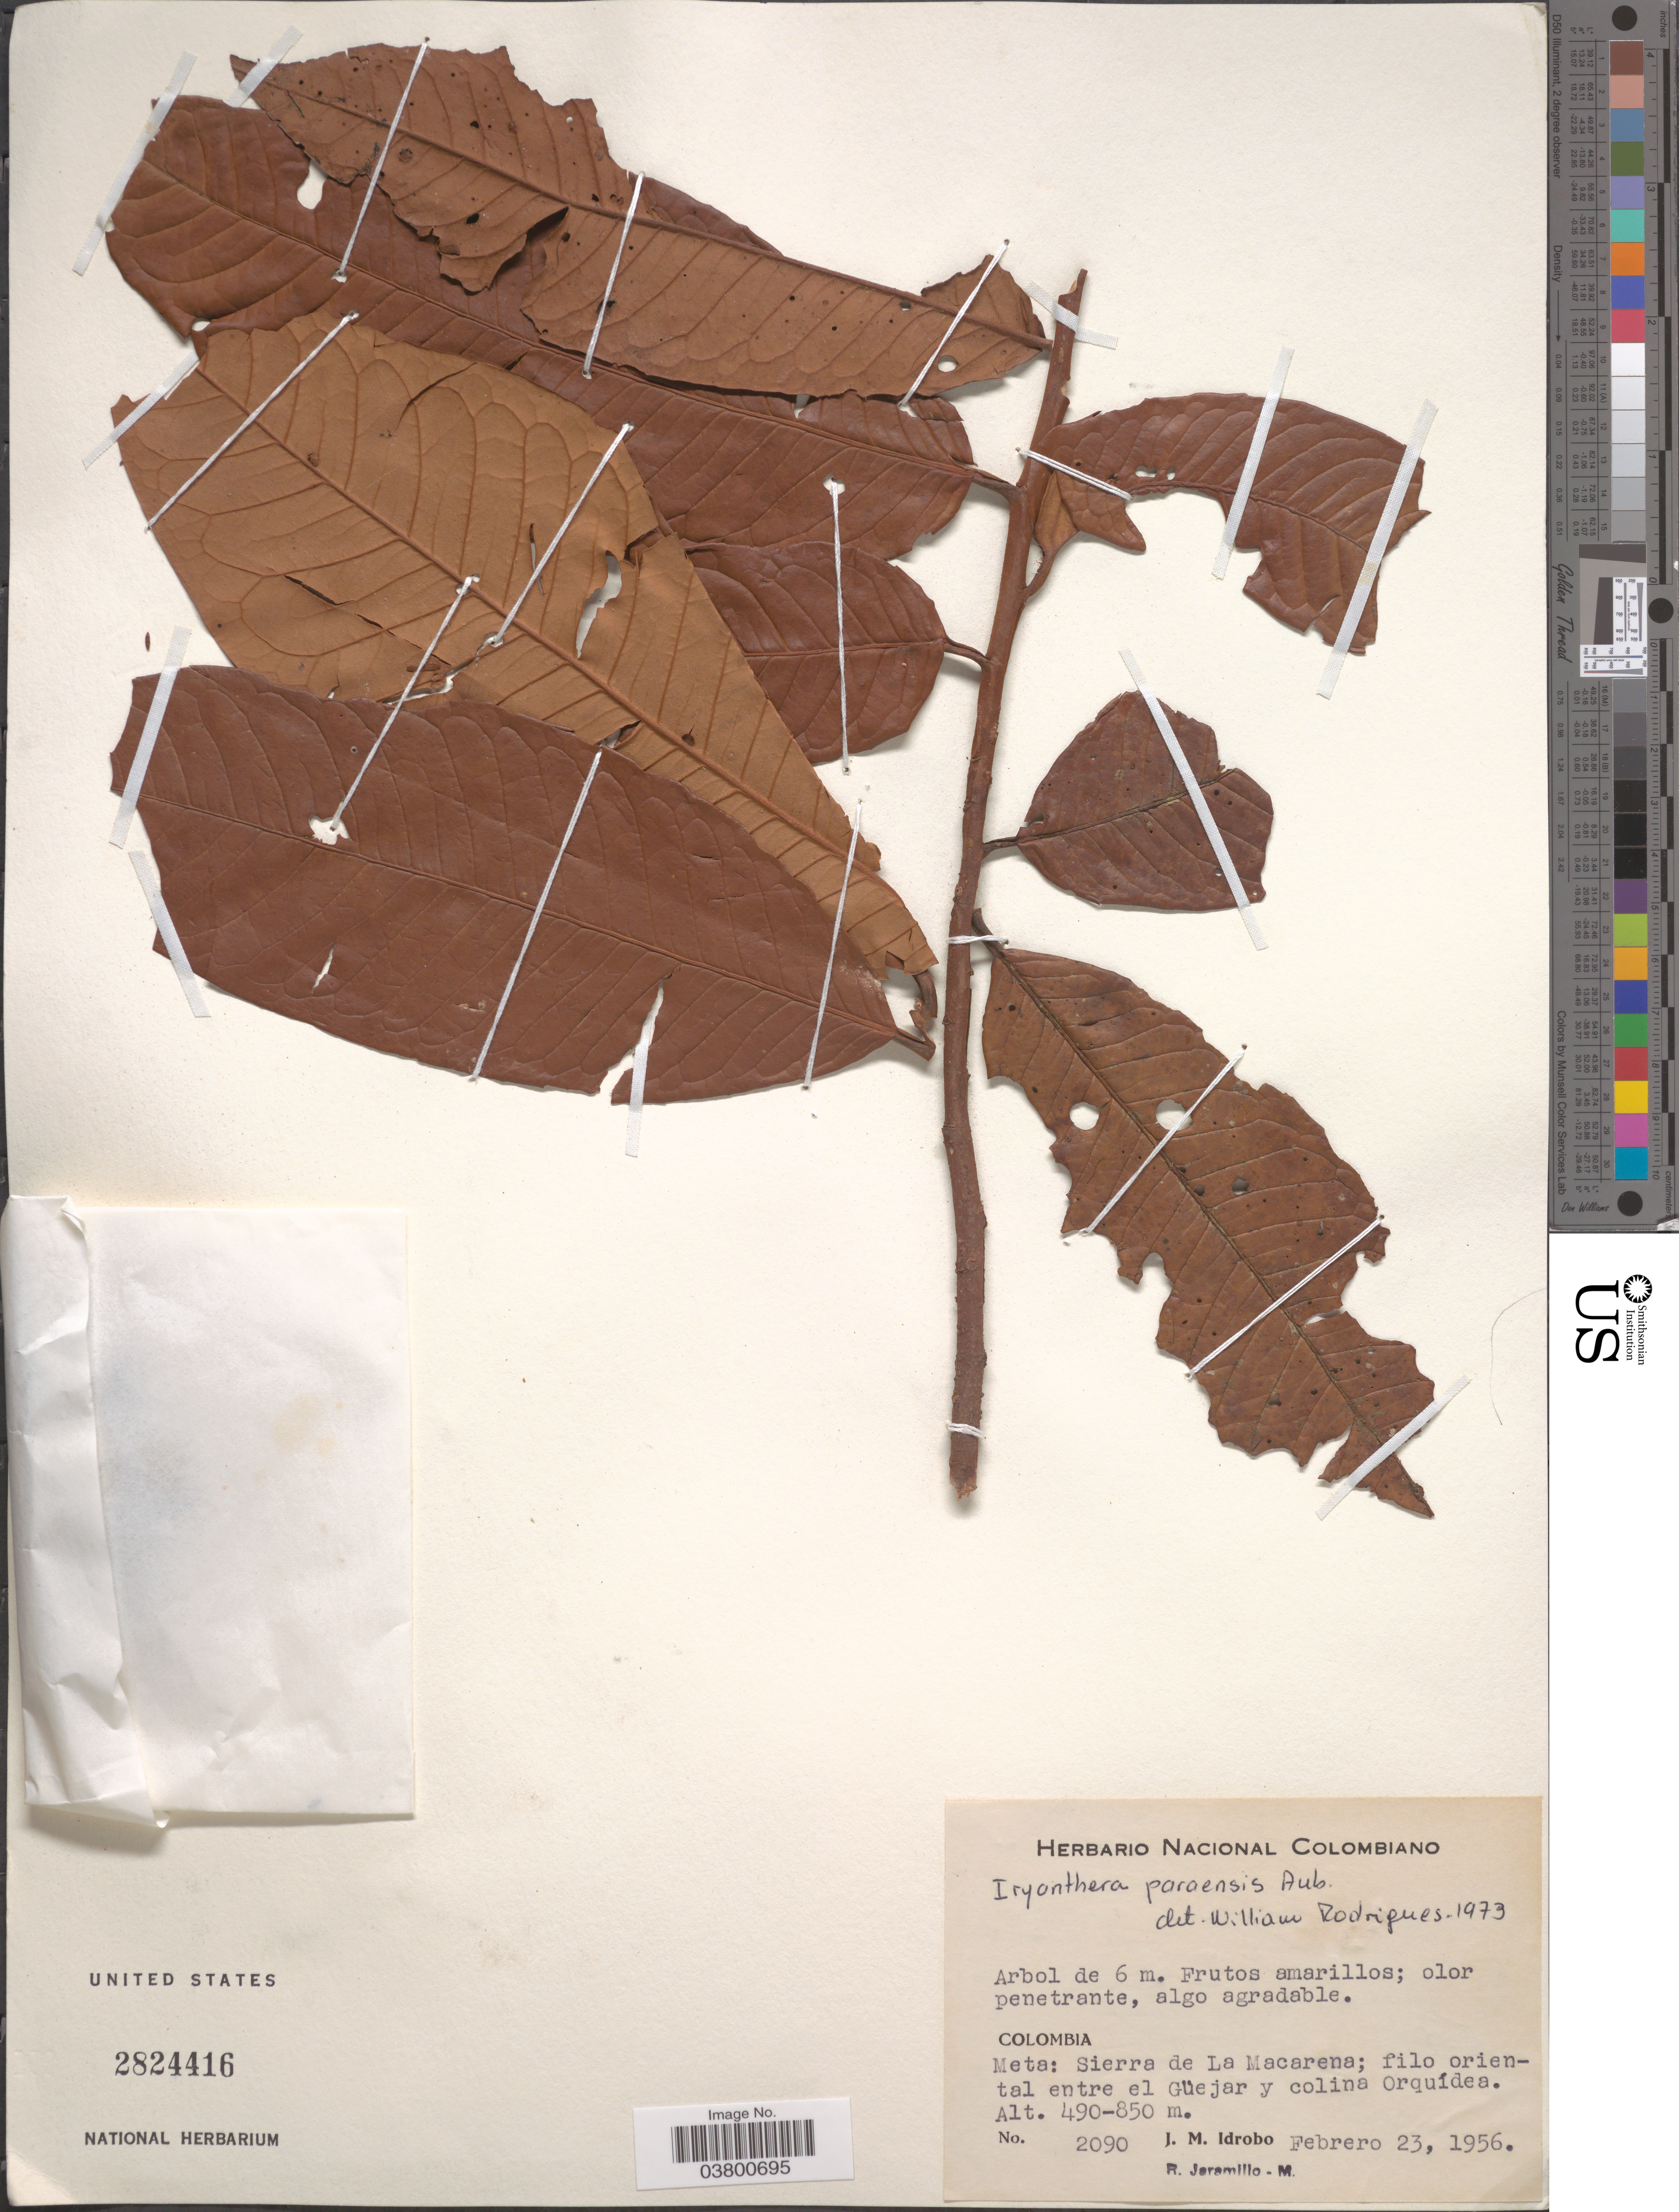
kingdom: Plantae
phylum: Tracheophyta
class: Magnoliopsida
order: Magnoliales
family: Myristicaceae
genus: Iryanthera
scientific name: Iryanthera ulei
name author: Warb.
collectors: J. M. Idrobo & R. Jaramillo M.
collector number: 2090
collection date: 1956-02-23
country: Colombia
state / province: Meta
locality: Sierra de La Macarena; filo oriental entre el Güejar y colina Orquídea.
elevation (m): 490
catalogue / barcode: US 2824416